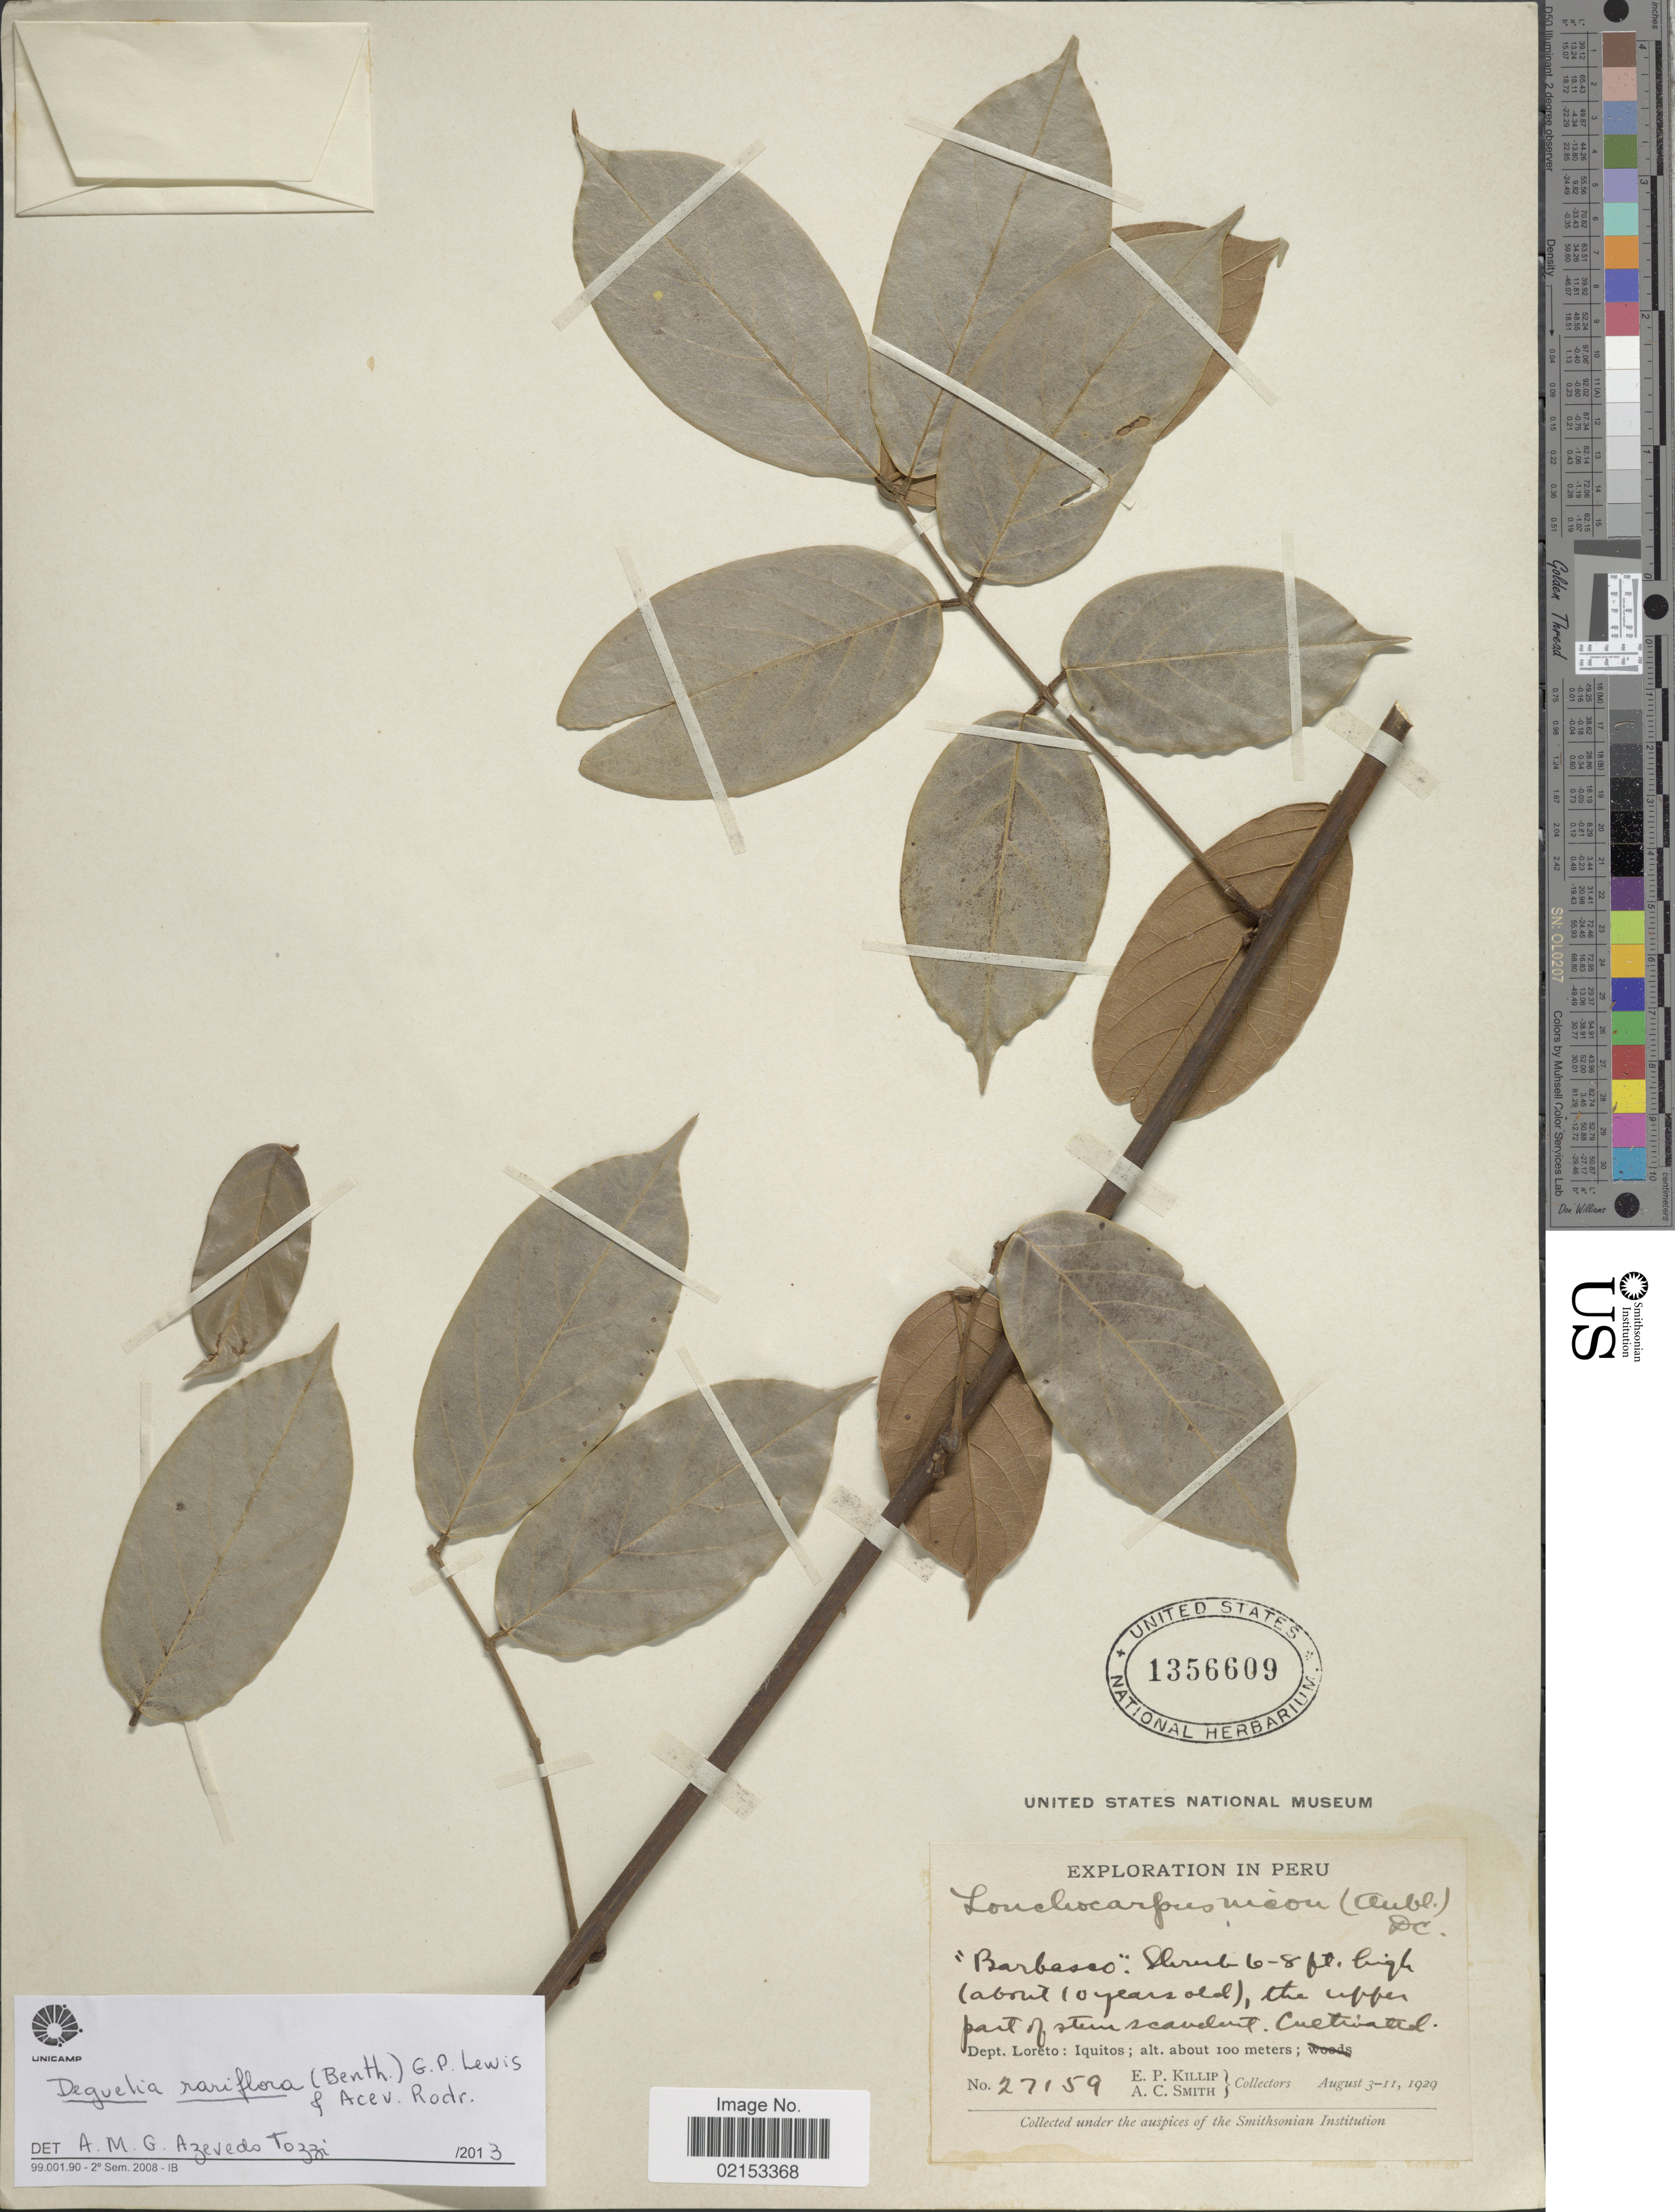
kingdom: Plantae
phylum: Tracheophyta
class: Magnoliopsida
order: Fabales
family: Fabaceae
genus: Deguelia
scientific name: Deguelia rariflora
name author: (Mart. ex Benth.) G.P. Lewis & Acev.-Rodr.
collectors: E. P. Killip & A. C. Smith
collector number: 27159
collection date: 1929-08-03/1929-08-11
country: Peru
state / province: Loreto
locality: Iquitos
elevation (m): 100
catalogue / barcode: US 1356609